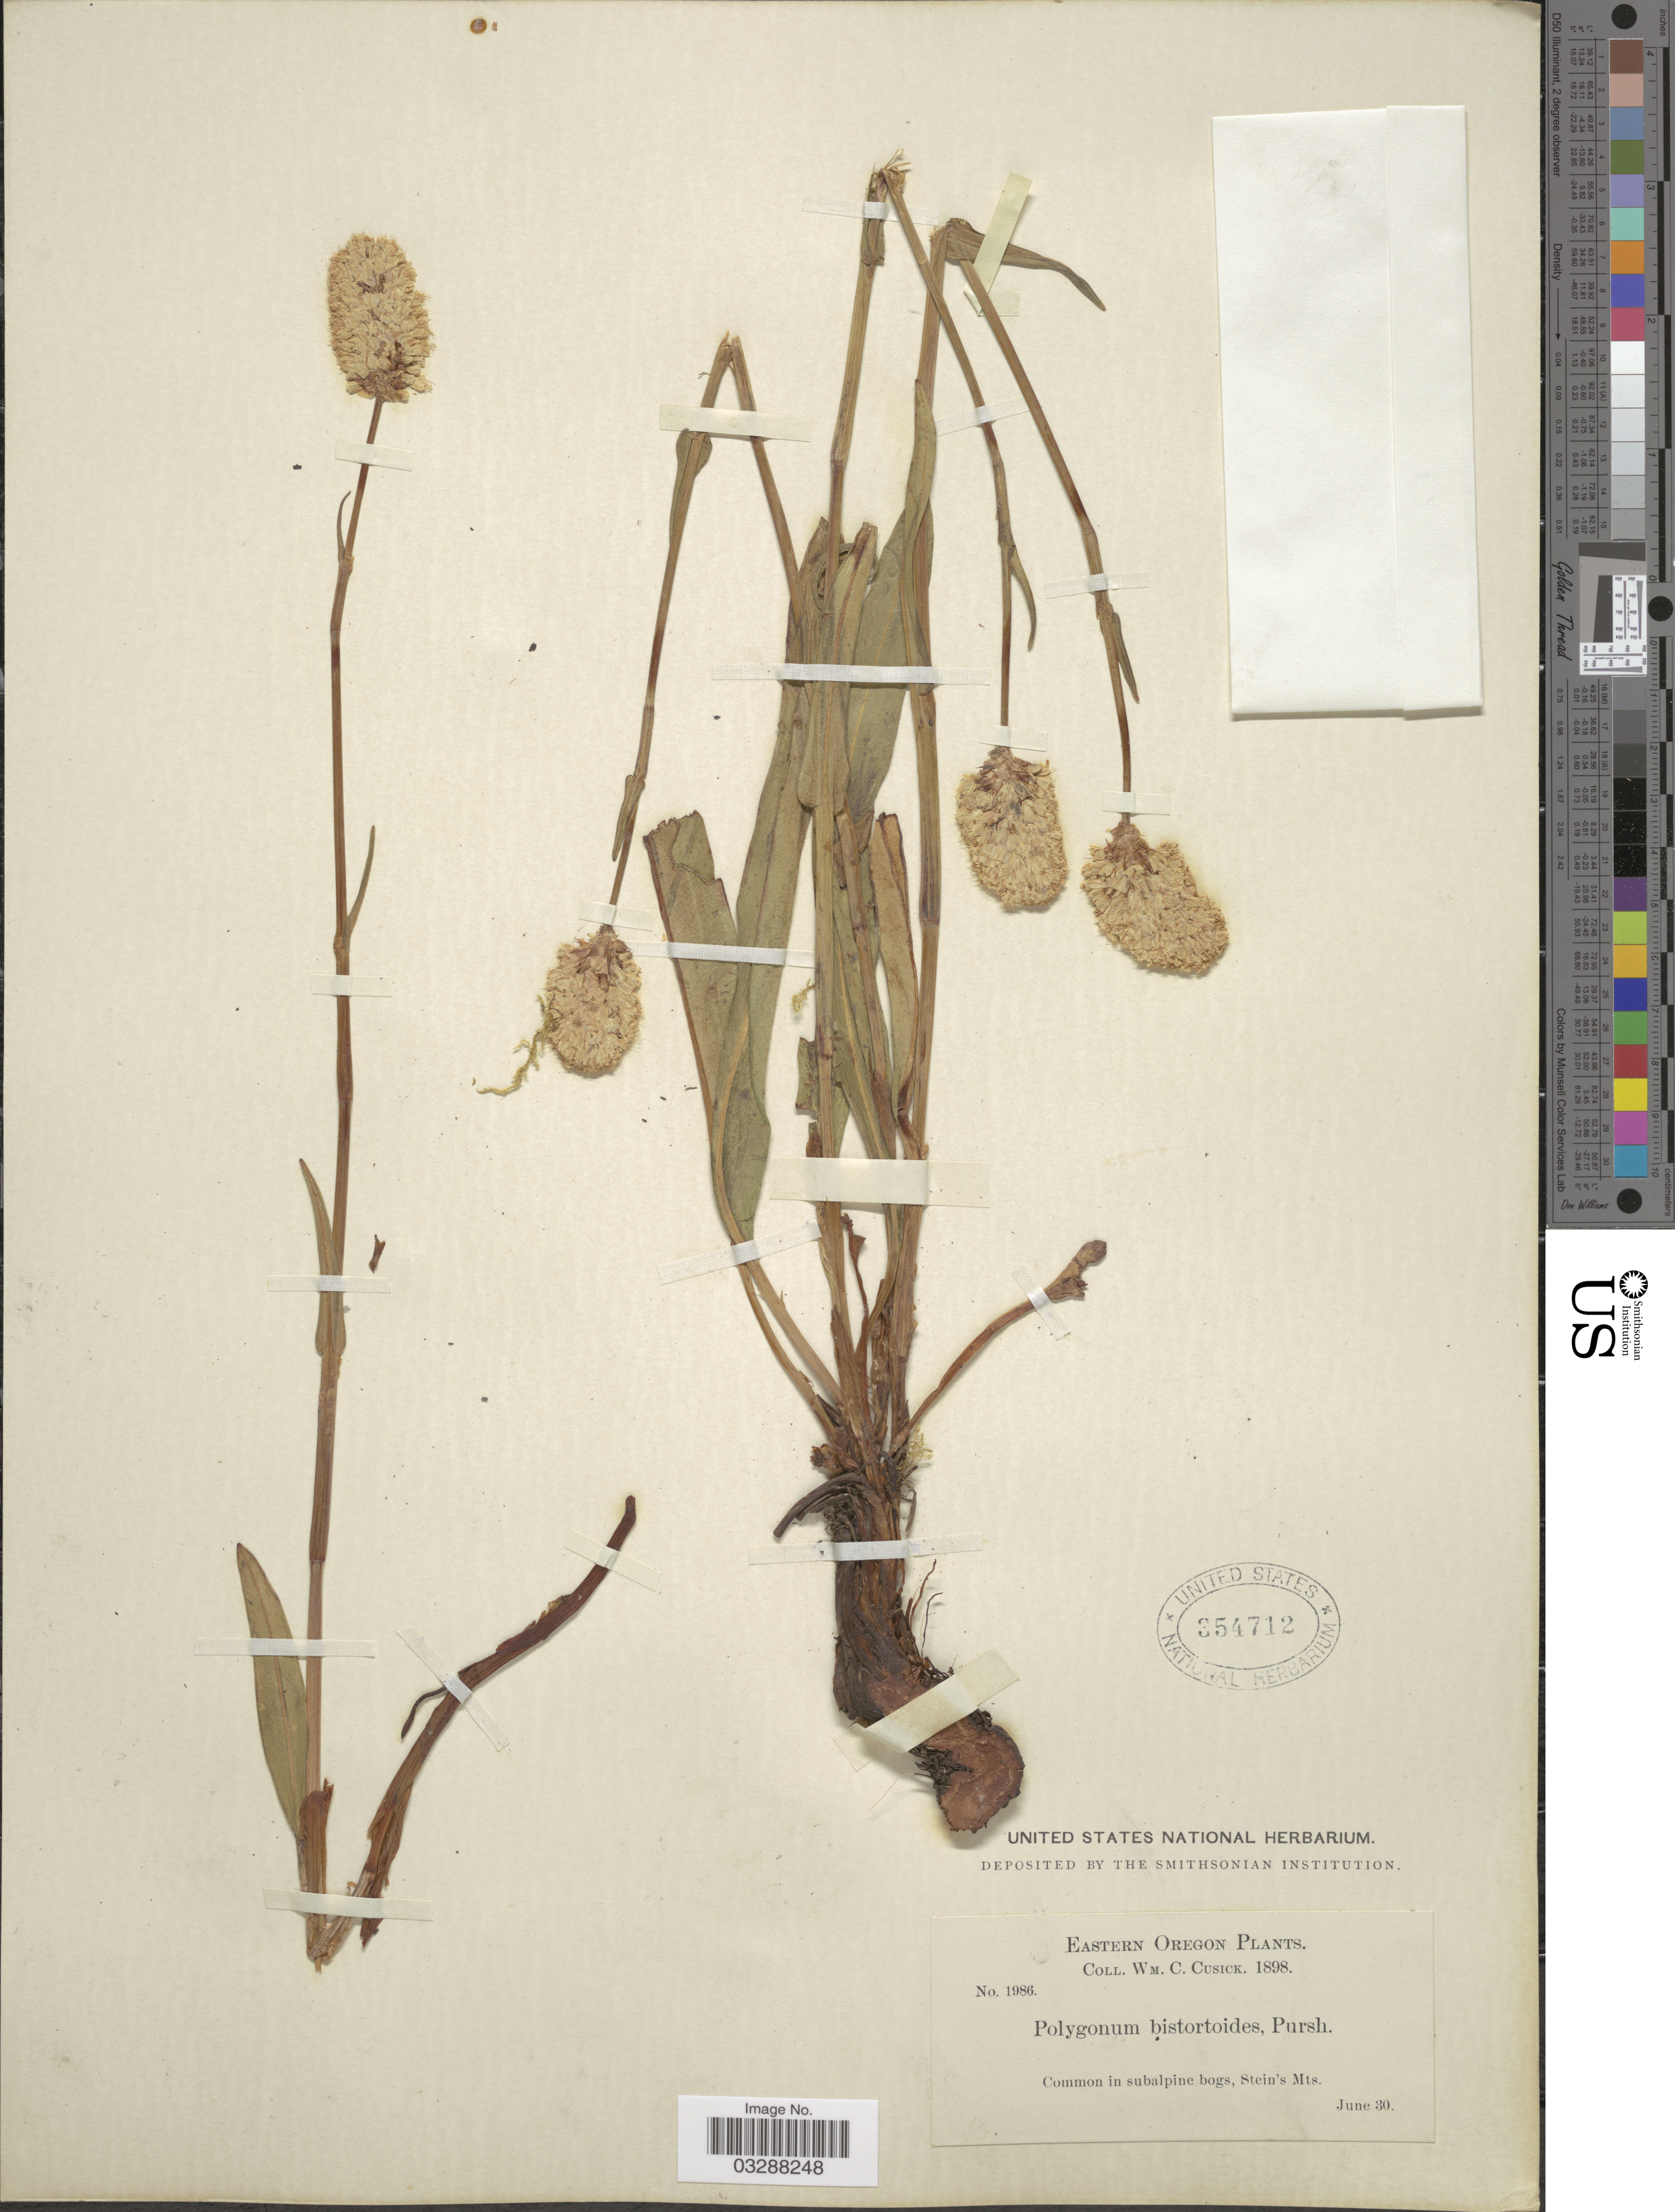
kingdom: Plantae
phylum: Tracheophyta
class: Magnoliopsida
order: Caryophyllales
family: Polygonaceae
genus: Bistorta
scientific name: Bistorta bistortoides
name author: (Pursh) Small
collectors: W. C. Cusick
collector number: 1986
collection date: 1898-06-30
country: United States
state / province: Oregon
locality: Eastern Oregon. Common in subalpine bogs, Stein's Mts.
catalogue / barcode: US 354712